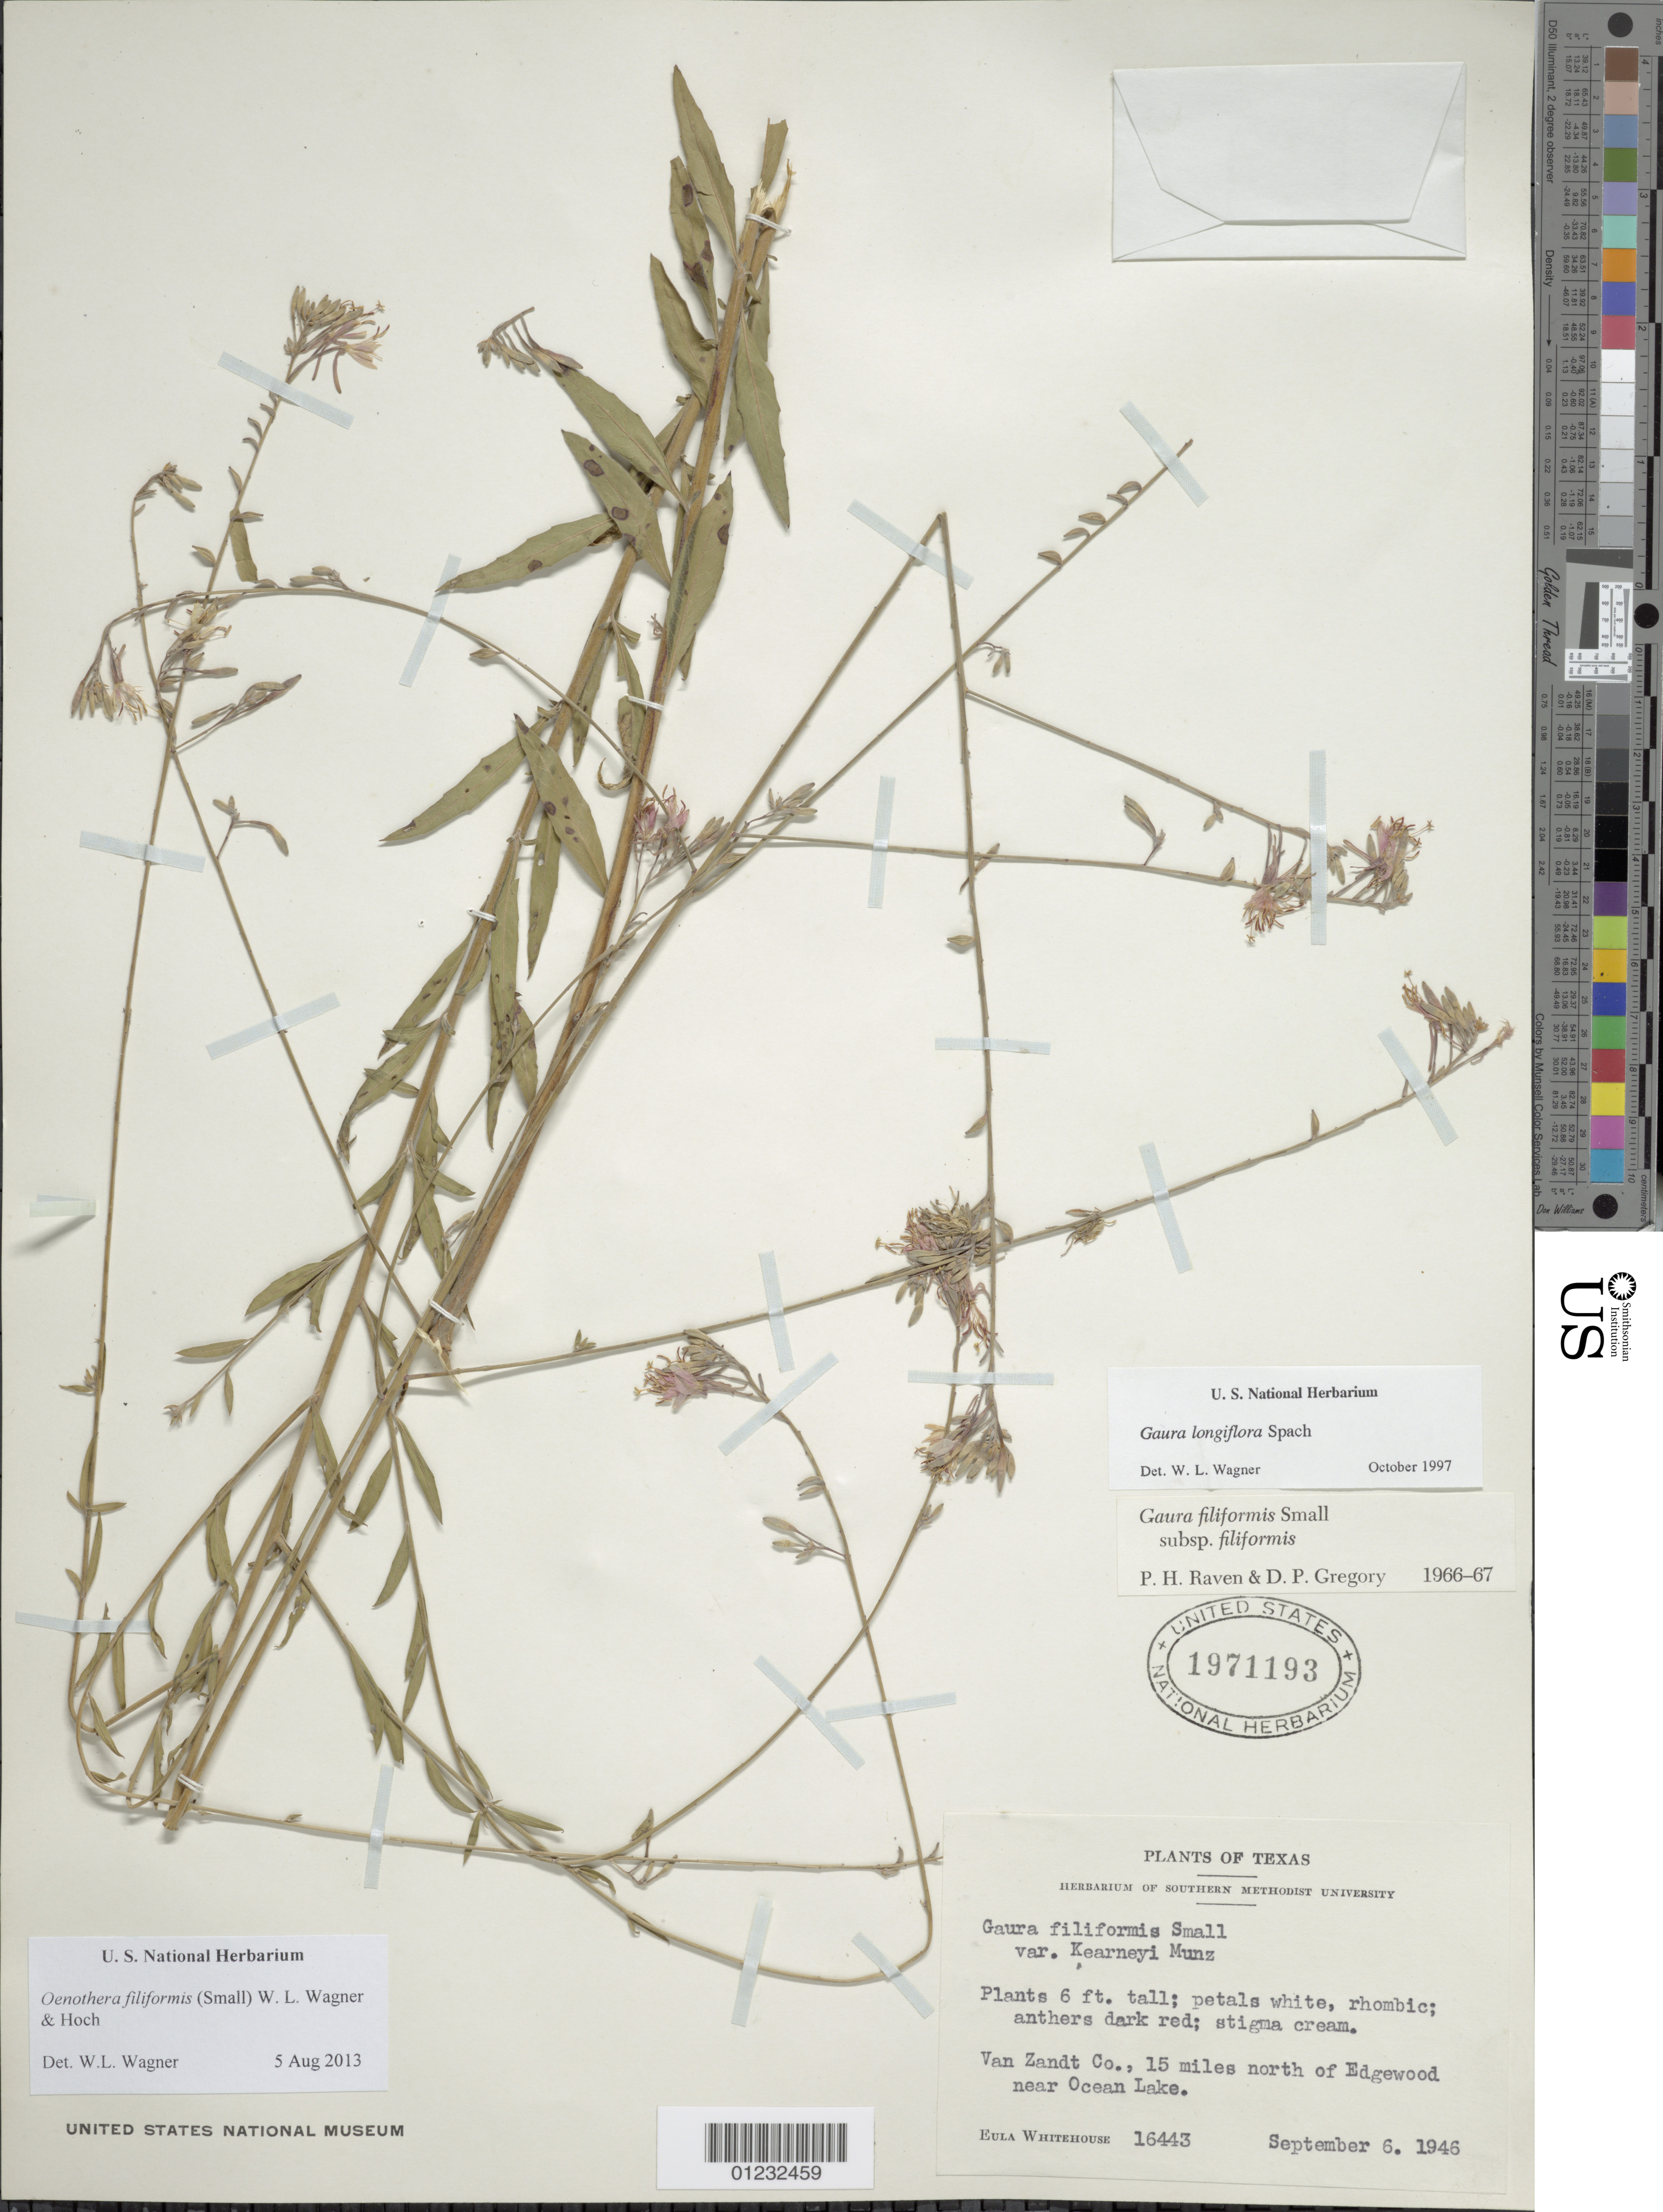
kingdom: Plantae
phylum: Tracheophyta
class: Magnoliopsida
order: Myrtales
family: Onagraceae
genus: Oenothera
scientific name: Oenothera filiformis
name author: (Small) W.L. Wagner & Hoch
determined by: Wagner, W. L., (BOT), Smithsonian Institution - National Museum of Natural History (UNITED STATES)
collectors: E. Whitehouse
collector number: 16443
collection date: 1946-09-06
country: United States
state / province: Texas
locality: Van Zandt Co., 15 miles north of Edgewood near Ocean Lake.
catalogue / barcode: US 1971193